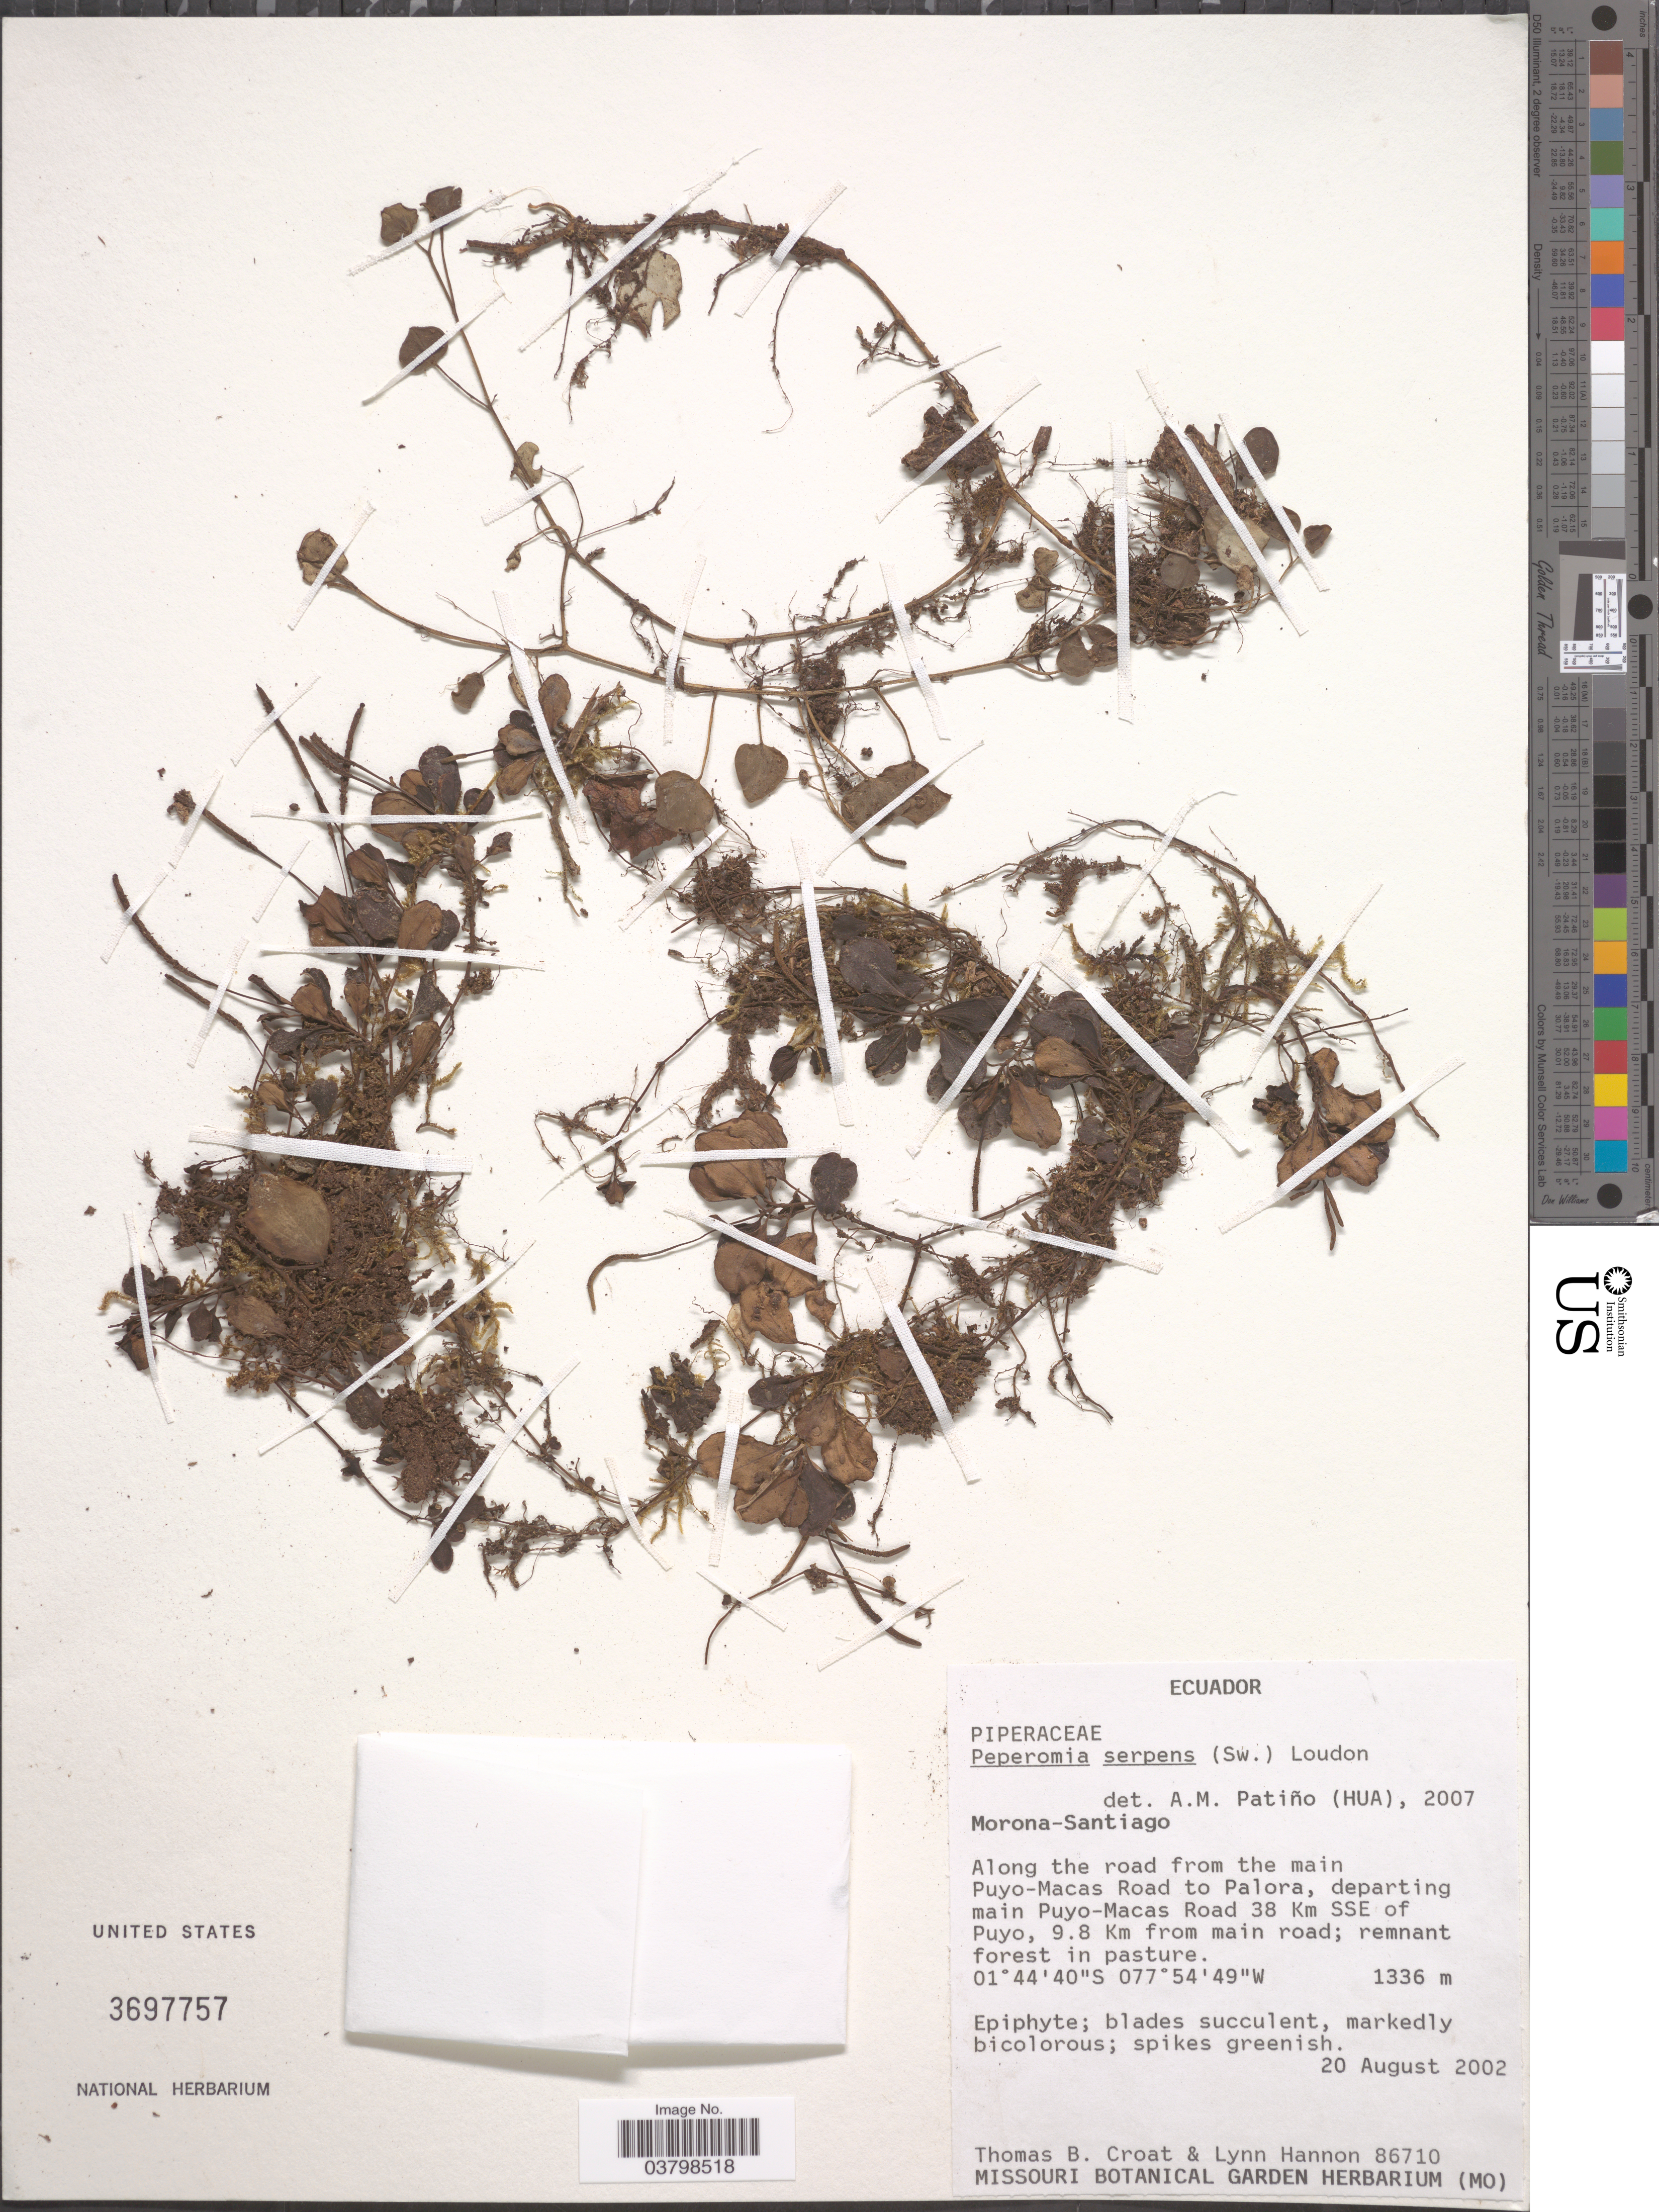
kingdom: Plantae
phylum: Tracheophyta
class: Magnoliopsida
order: Piperales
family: Piperaceae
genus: Peperomia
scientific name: Peperomia serpens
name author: (Sw.) Loudon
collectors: T. B. Croat & L. Hannon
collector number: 86710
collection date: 2002-08-20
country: Ecuador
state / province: Morona-Santiago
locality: Along the road from the main Puyo-Macas Road to Palora, departing main Puyo-Macas Road 38 Km SSE of Puyo, 9.8 Km from main road.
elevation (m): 1336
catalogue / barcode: US 3697757